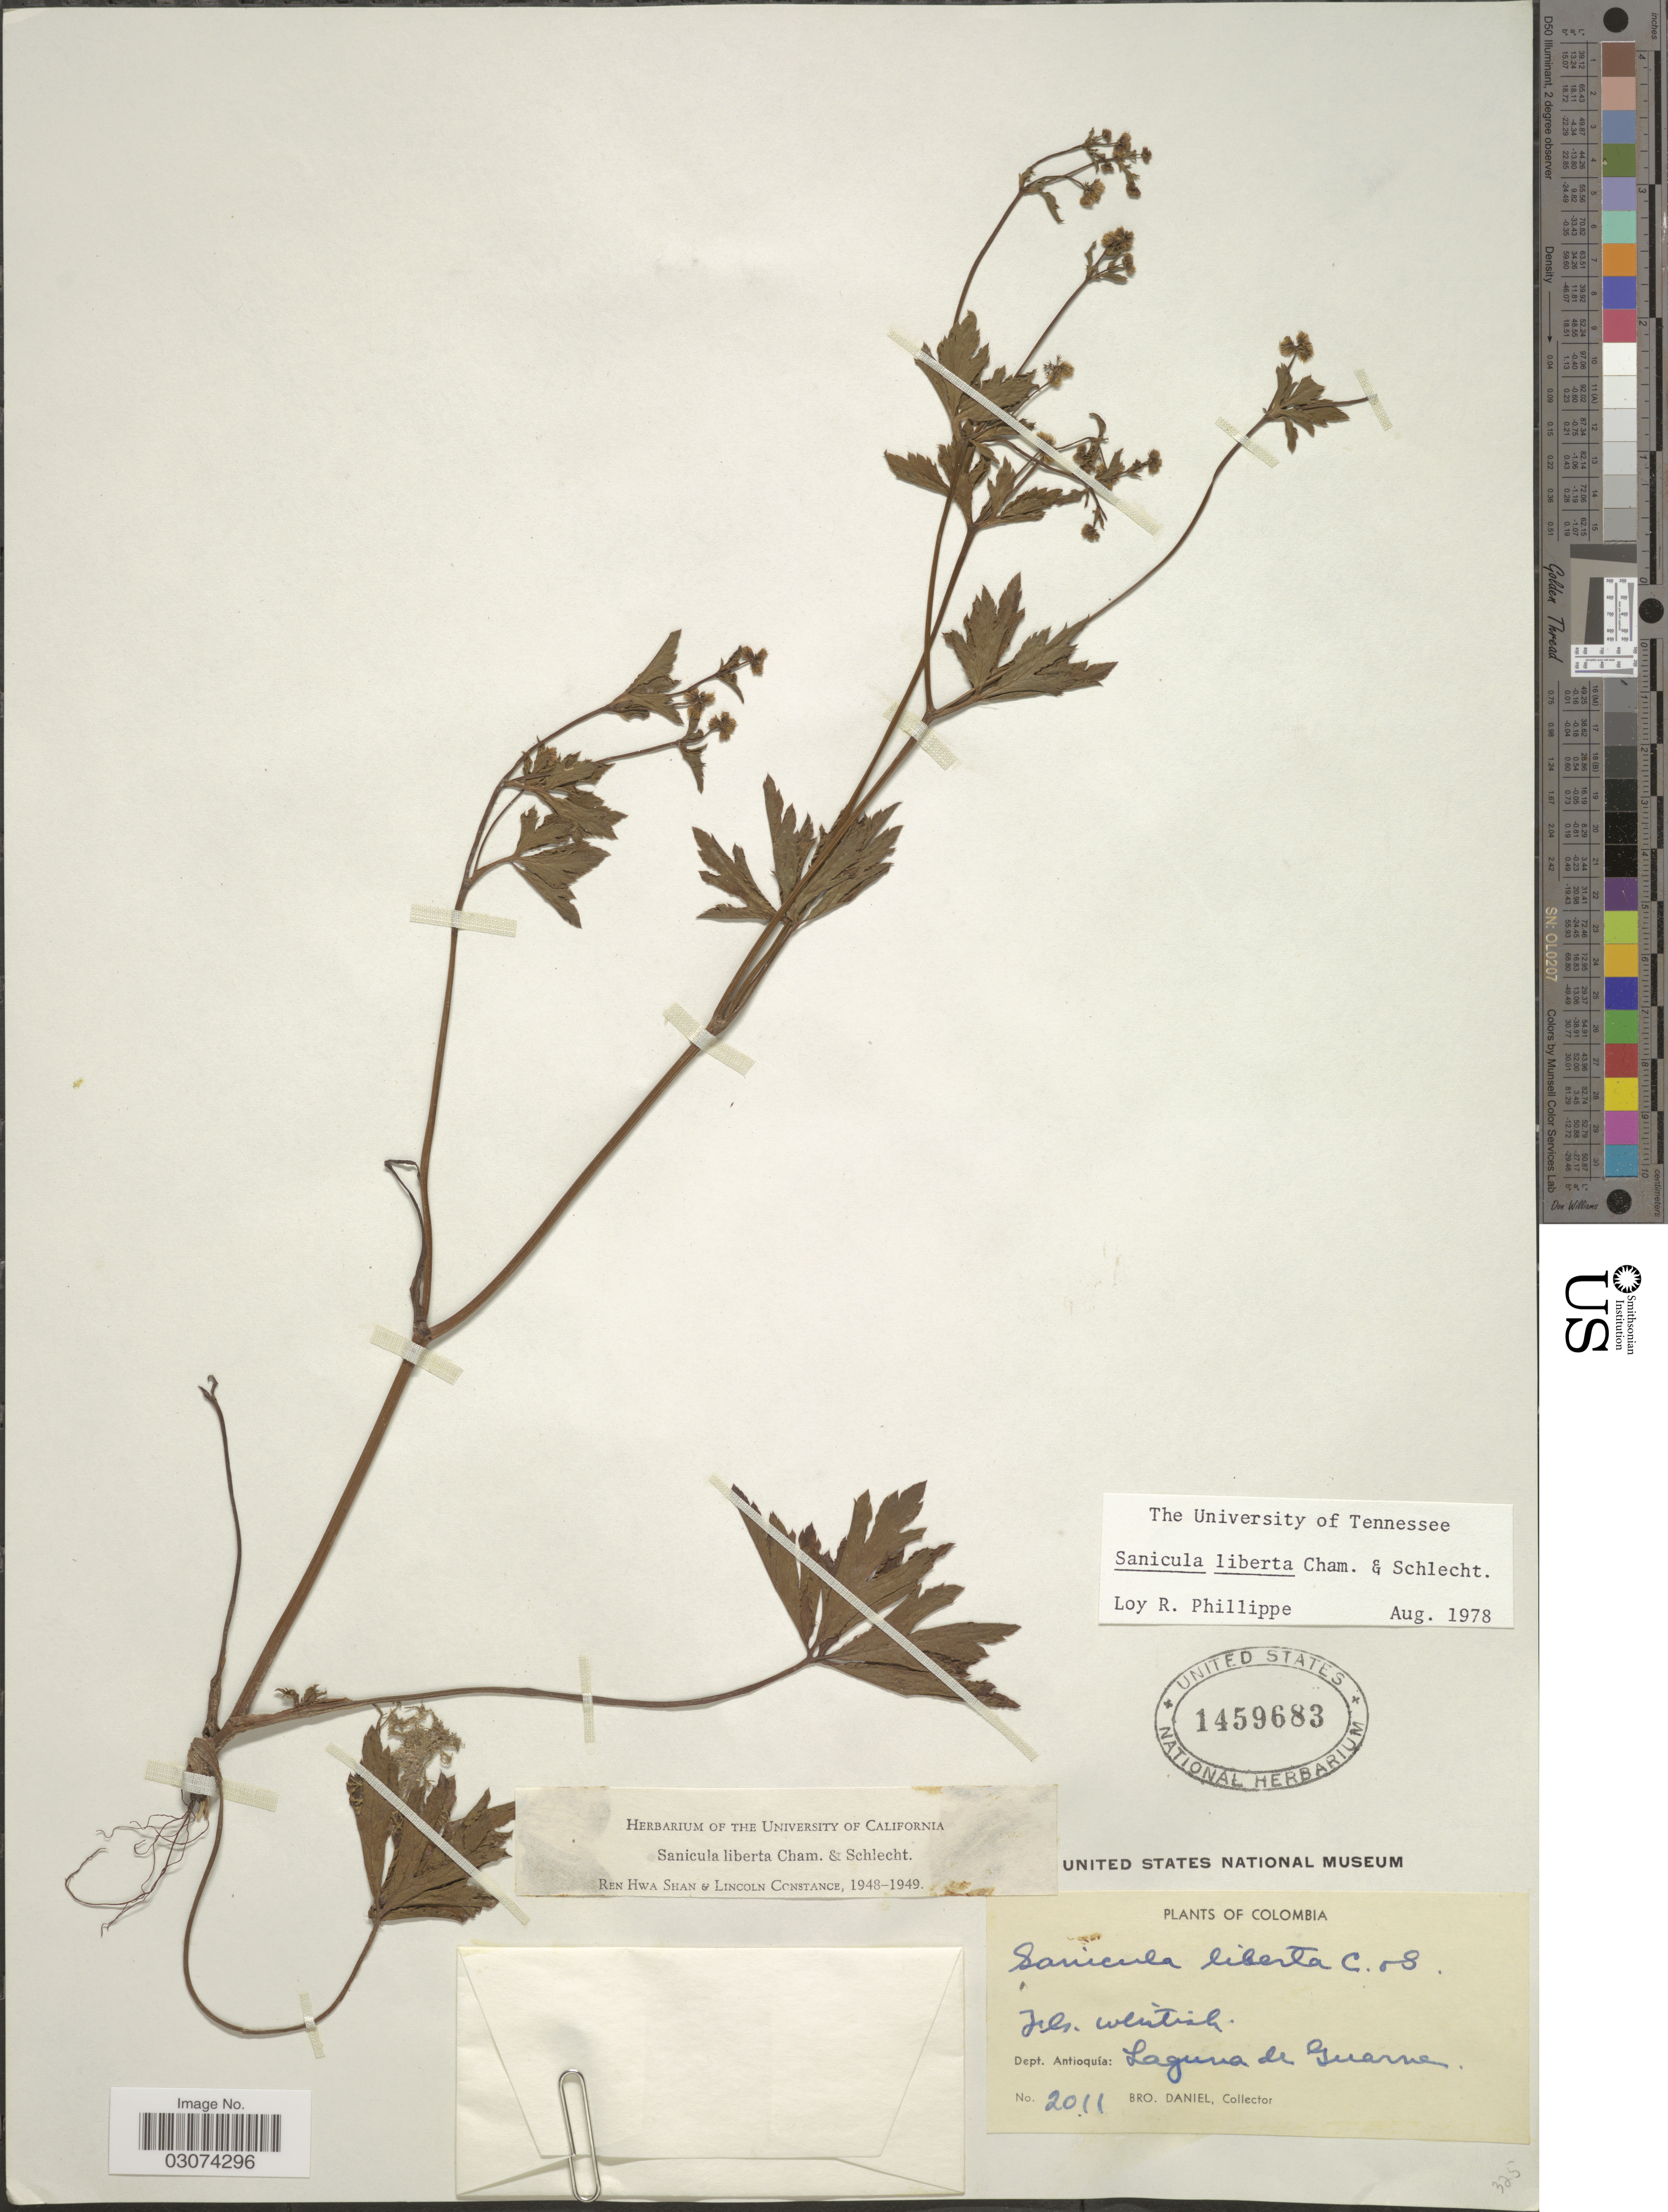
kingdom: Plantae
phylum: Tracheophyta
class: Magnoliopsida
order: Apiales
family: Apiaceae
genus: Sanicula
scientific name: Sanicula liberta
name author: Cham. & Schltdl.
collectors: Bro. Daniel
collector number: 2011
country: Colombia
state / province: Antioquia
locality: Dept. Antioquia: Laguna de Guarre.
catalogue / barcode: US 1459683